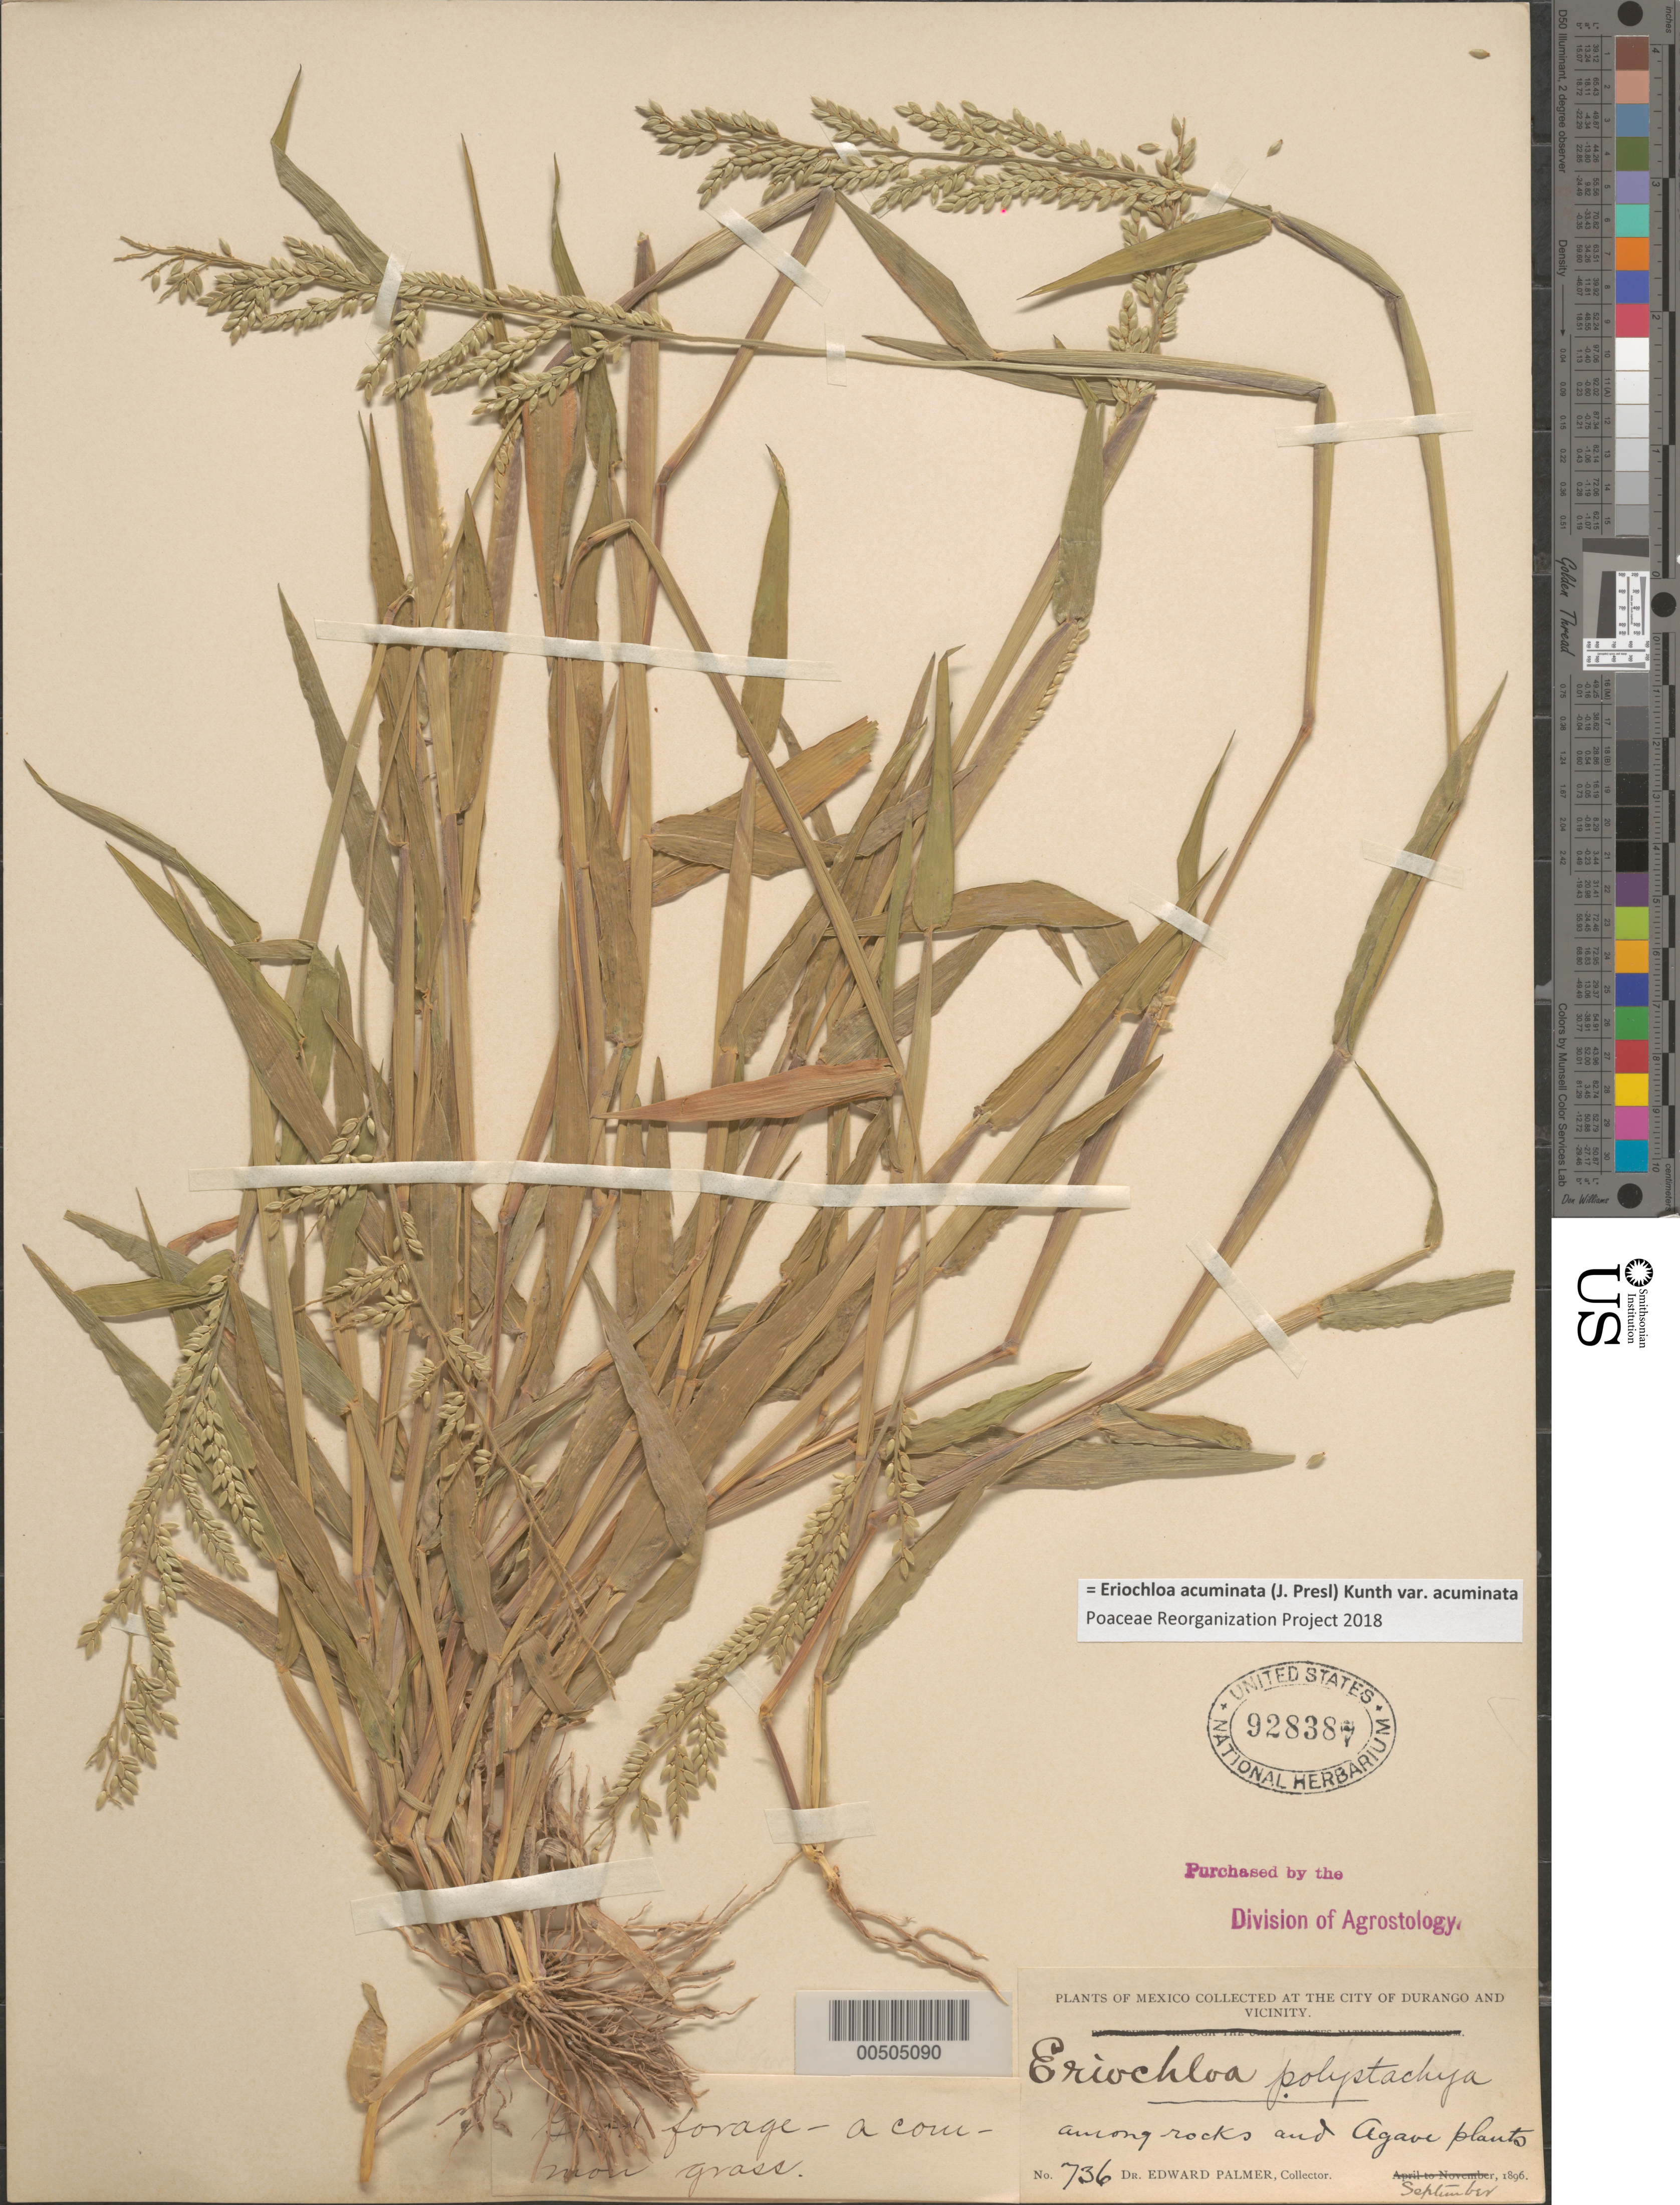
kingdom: Plantae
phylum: Tracheophyta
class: Liliopsida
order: Poales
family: Poaceae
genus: Eriochloa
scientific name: Eriochloa acuminata var. acuminata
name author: (J. Presl) Kunth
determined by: Poaceae Reorganization Project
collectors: E. Palmer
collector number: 736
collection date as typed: Sep 1896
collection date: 1896-09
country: Mexico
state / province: Durango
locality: City of Durango & vicinity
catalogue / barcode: US 928387